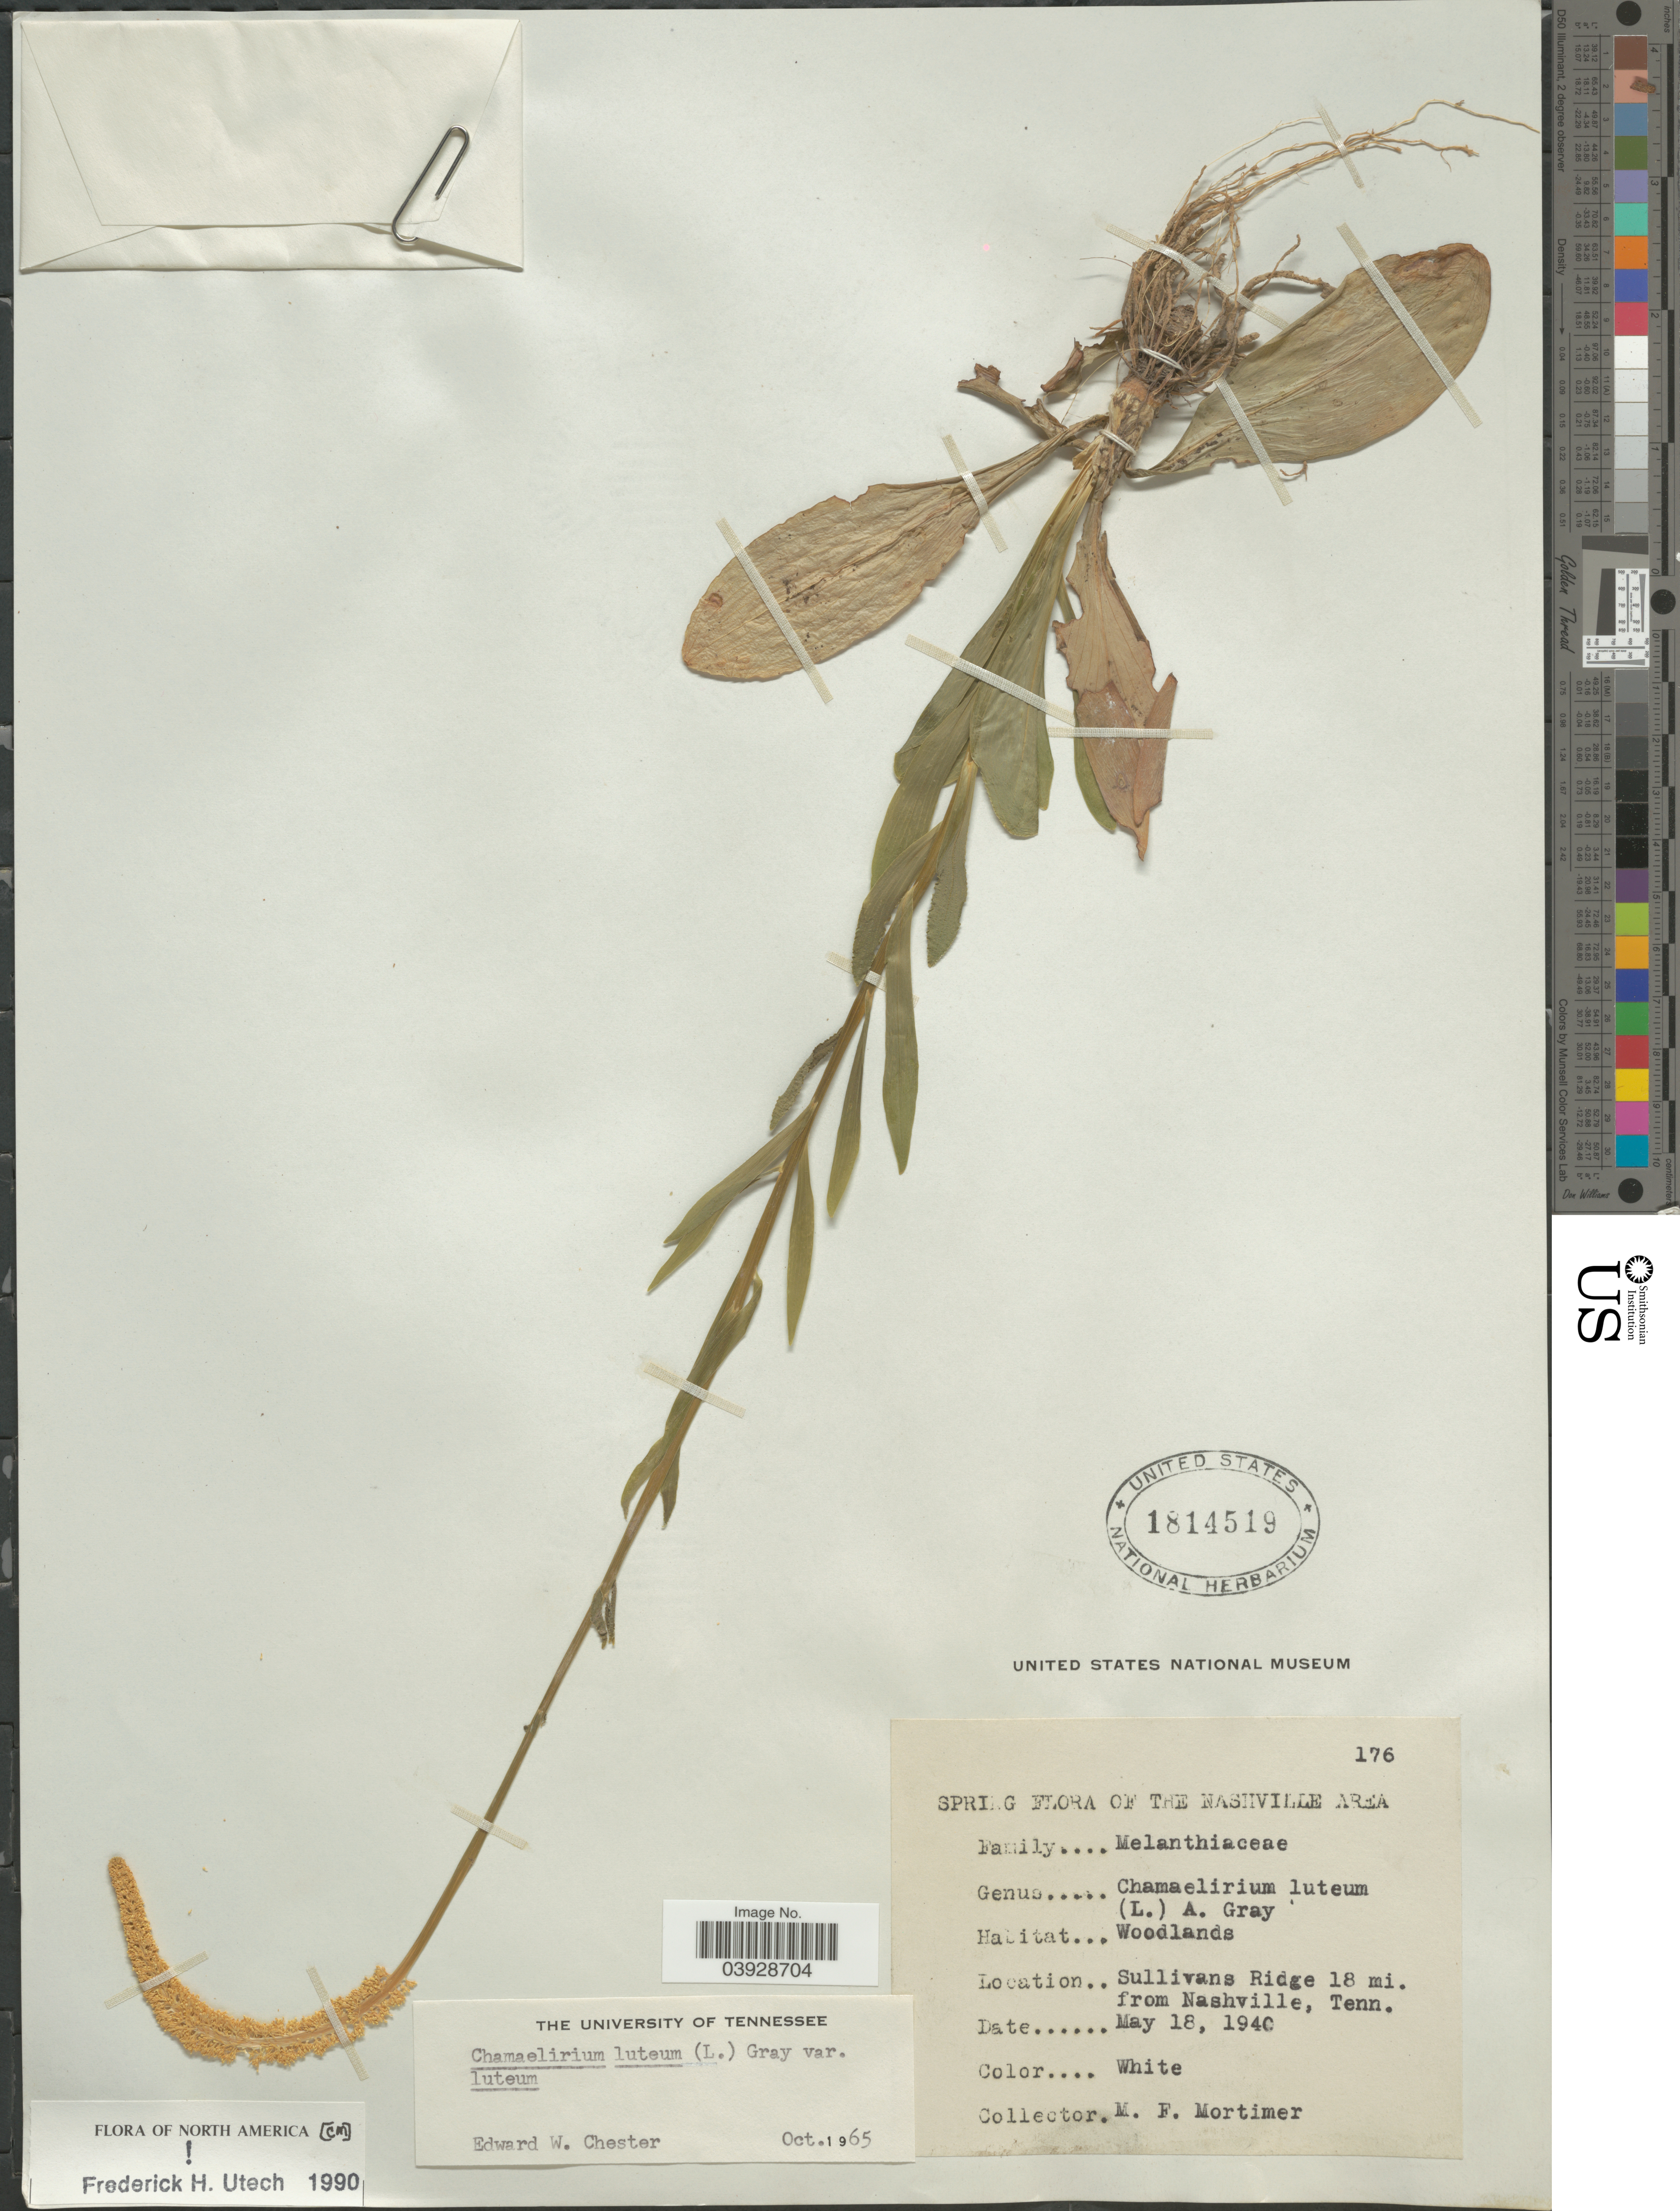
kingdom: Plantae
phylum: Tracheophyta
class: Liliopsida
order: Liliales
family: Melanthiaceae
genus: Chamaelirium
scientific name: Chamaelirium luteum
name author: (L.) A. Gray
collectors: M. Mortimer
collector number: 176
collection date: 1940-05-18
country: United States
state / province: Tennessee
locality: The Nashville Area. Sullivans Ridge 18 mi. from Nashville.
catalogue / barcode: US 1814519